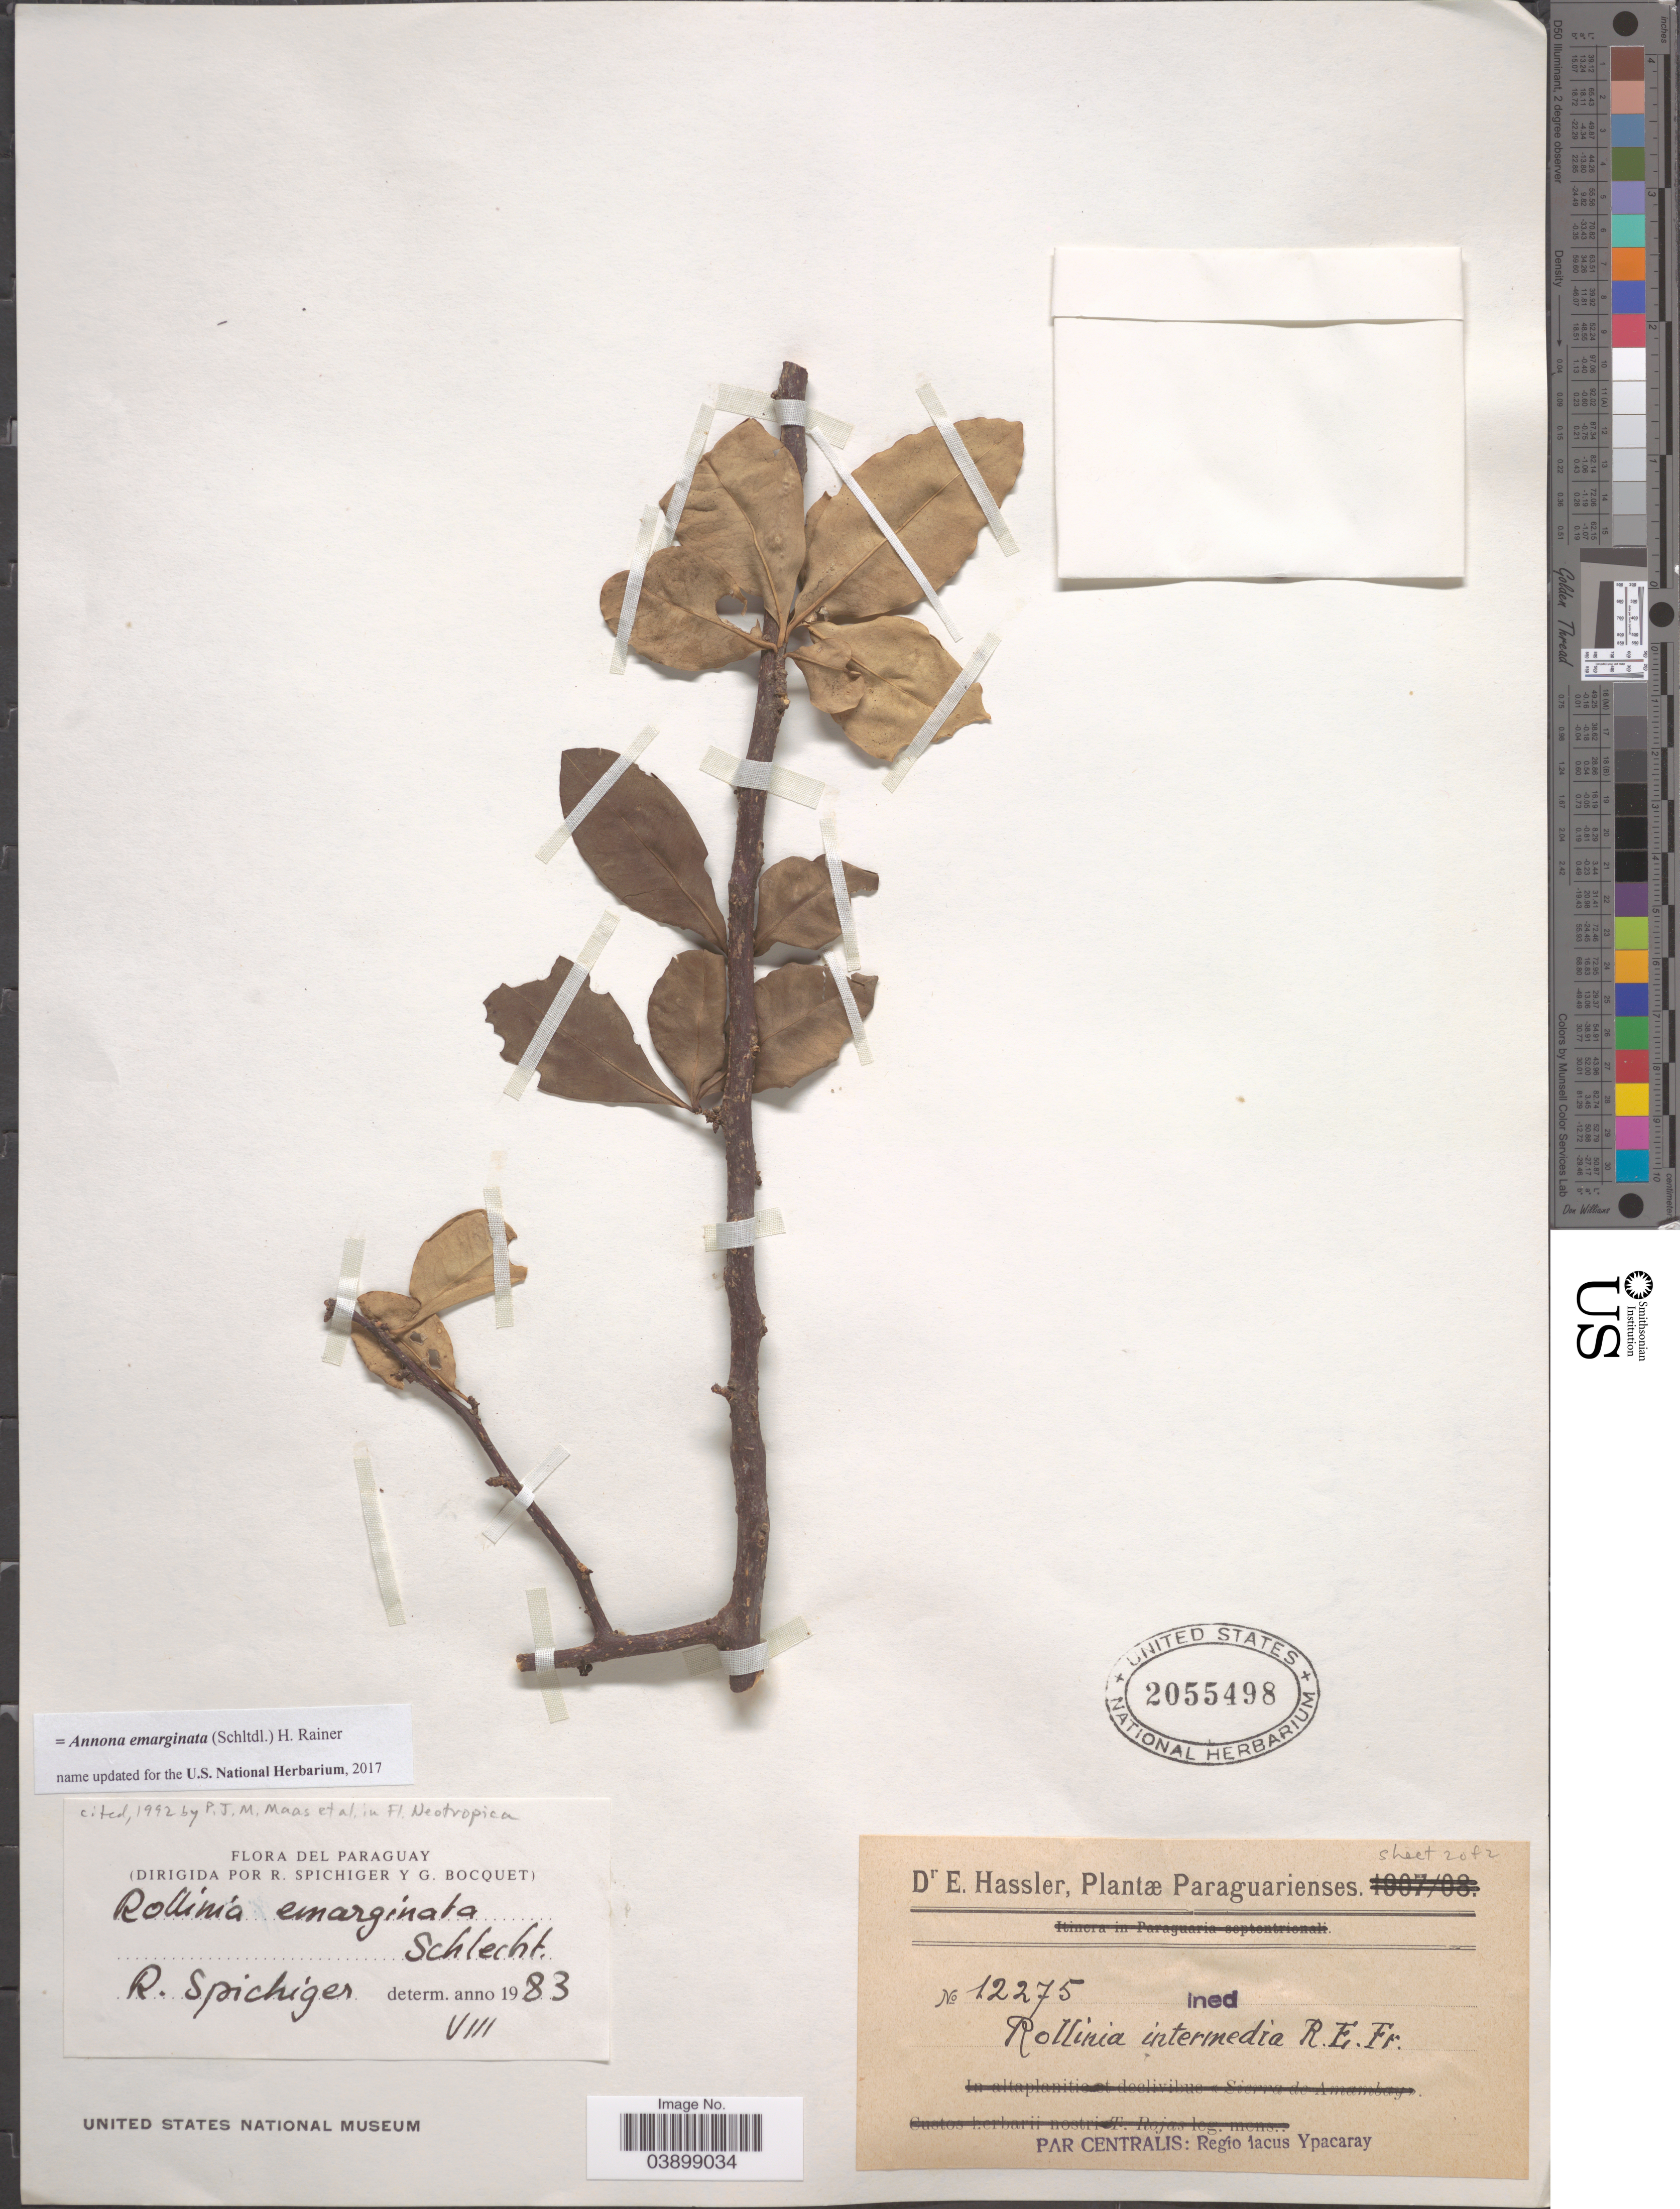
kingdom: Plantae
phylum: Tracheophyta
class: Magnoliopsida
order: Magnoliales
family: Annonaceae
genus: Annona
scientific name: Annona emarginata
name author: (Schltdl.) H. Rainer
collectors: E. Hassler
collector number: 12275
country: Paraguay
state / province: Central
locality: Par Centralis: Regío lacus Ypacaray.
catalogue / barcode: US 2055498